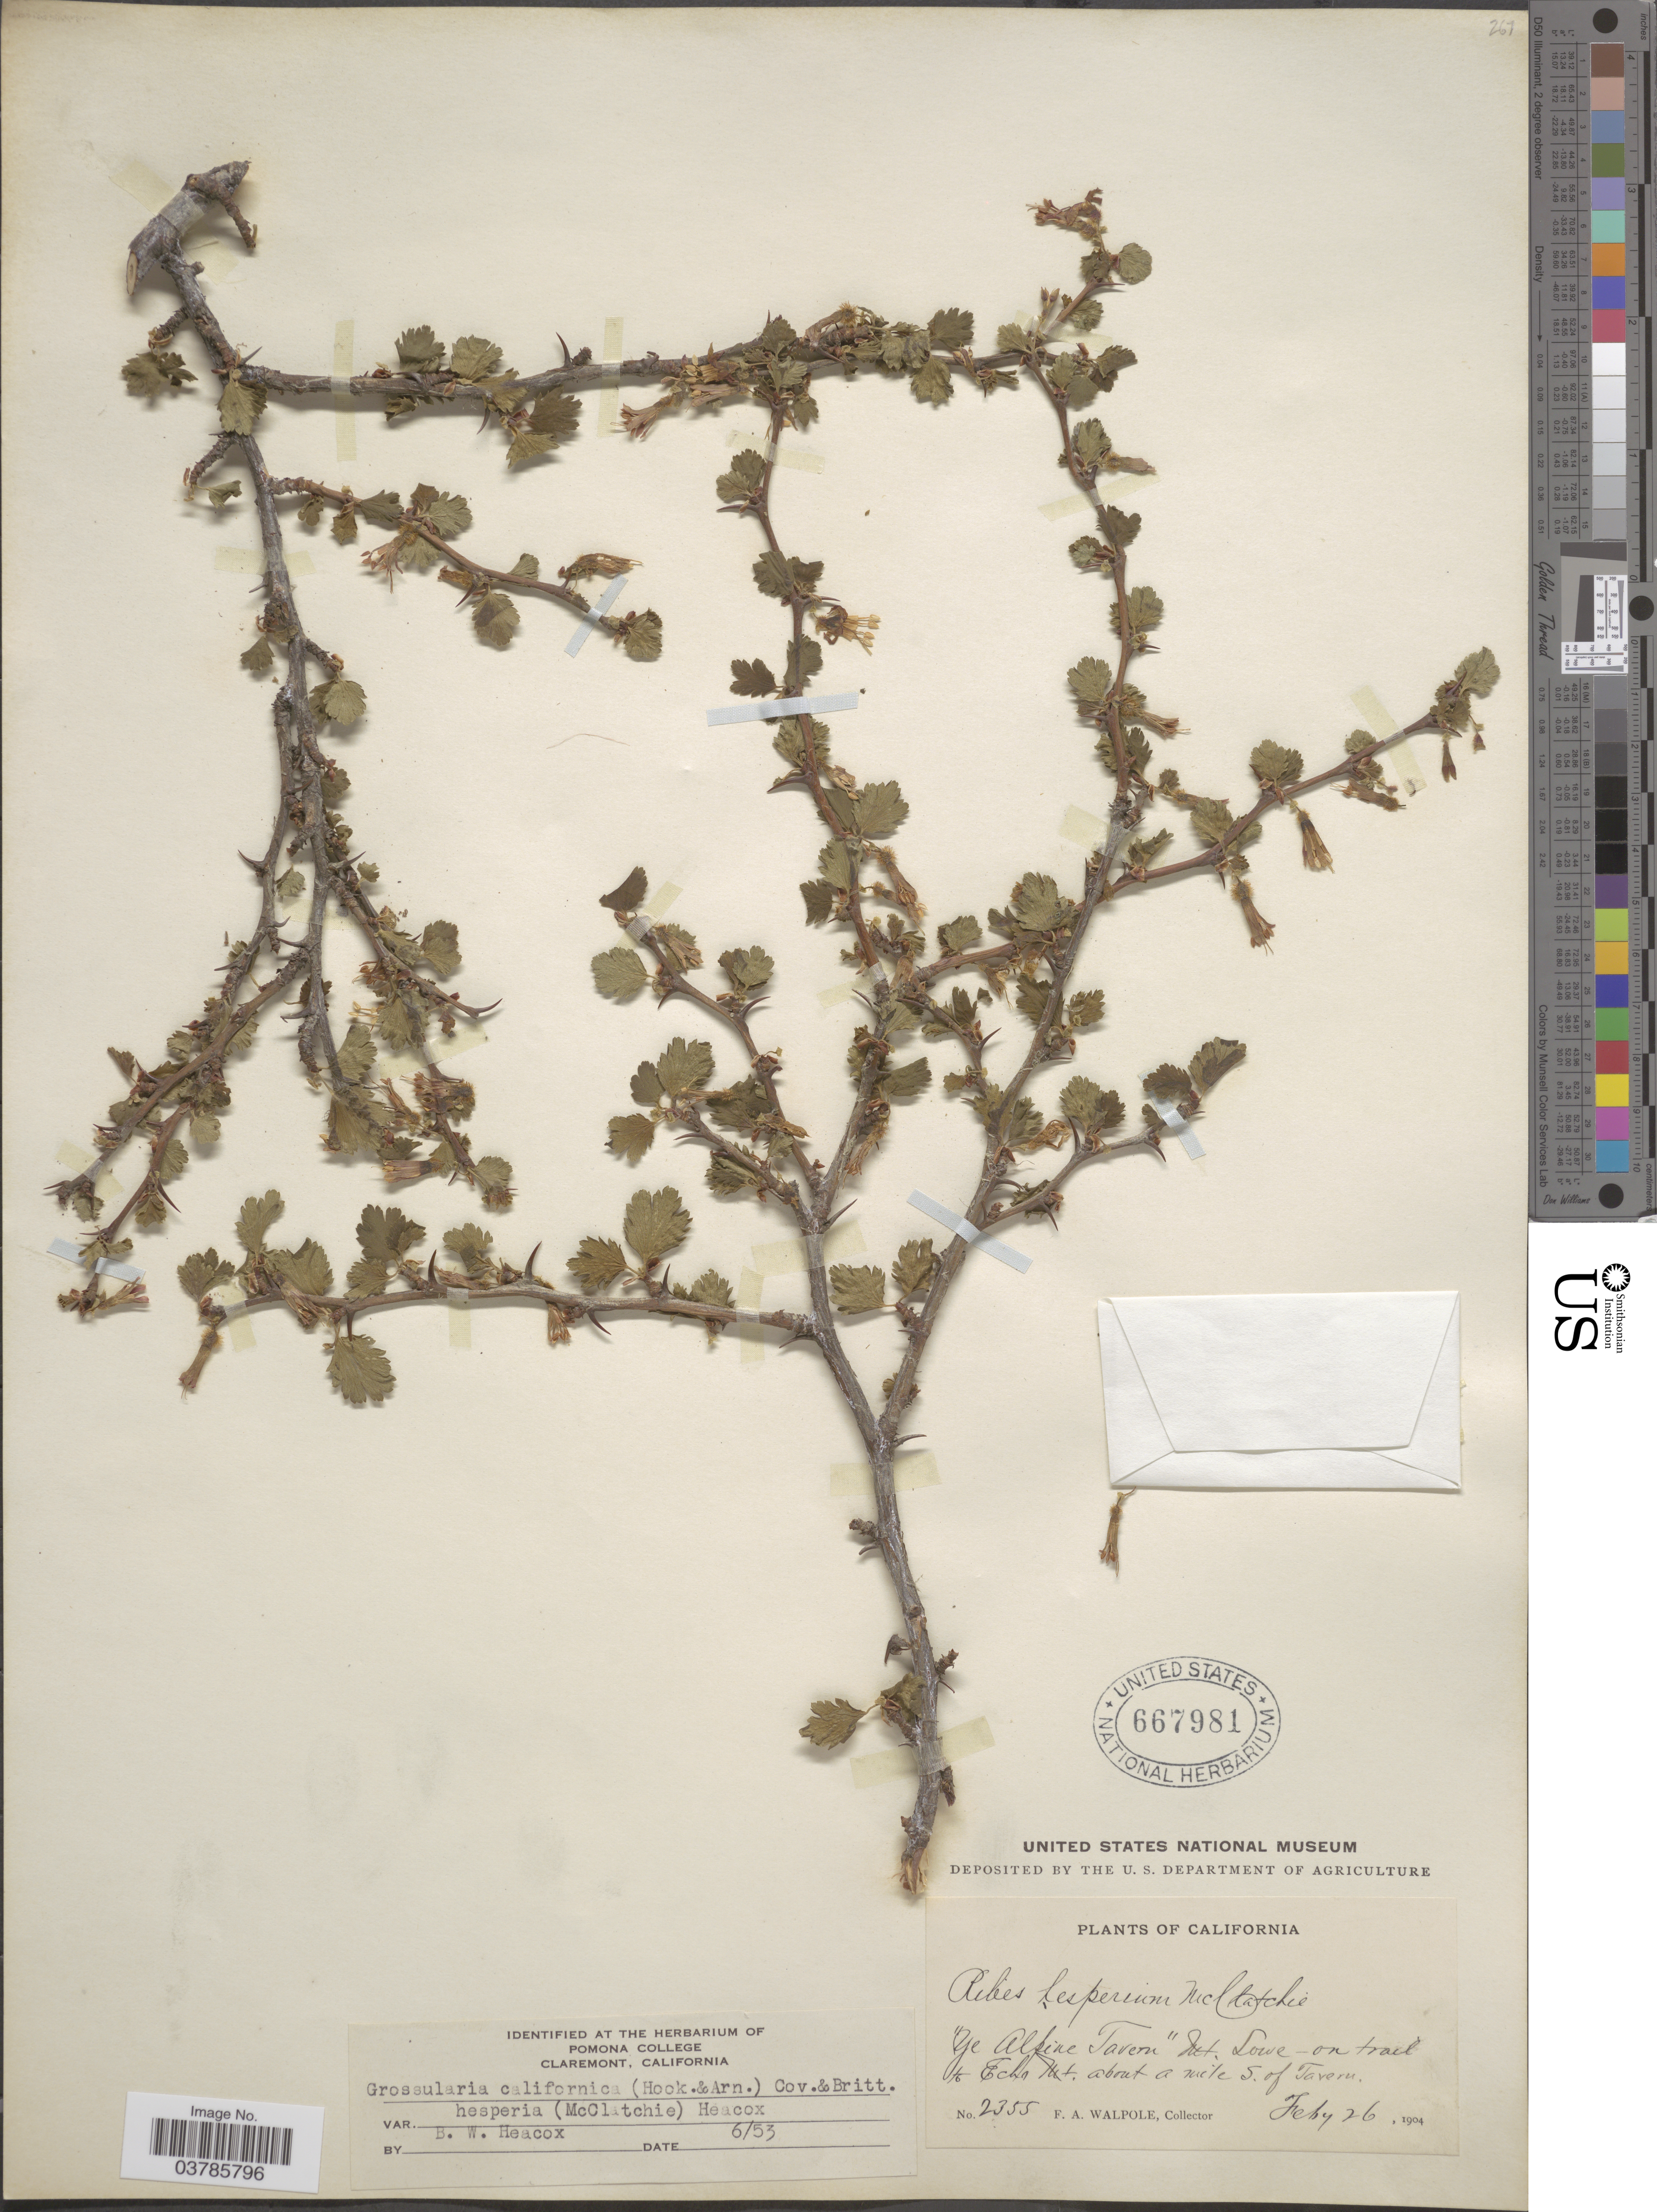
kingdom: Plantae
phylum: Tracheophyta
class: Magnoliopsida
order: Saxifragales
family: Grossulariaceae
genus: Ribes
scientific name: Ribes californicum var. hesperium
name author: (McClatchie) Jeps.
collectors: F. Walpole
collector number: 2355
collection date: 1904-02-26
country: United States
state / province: California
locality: Ye Alpine Tavern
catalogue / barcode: US 667981